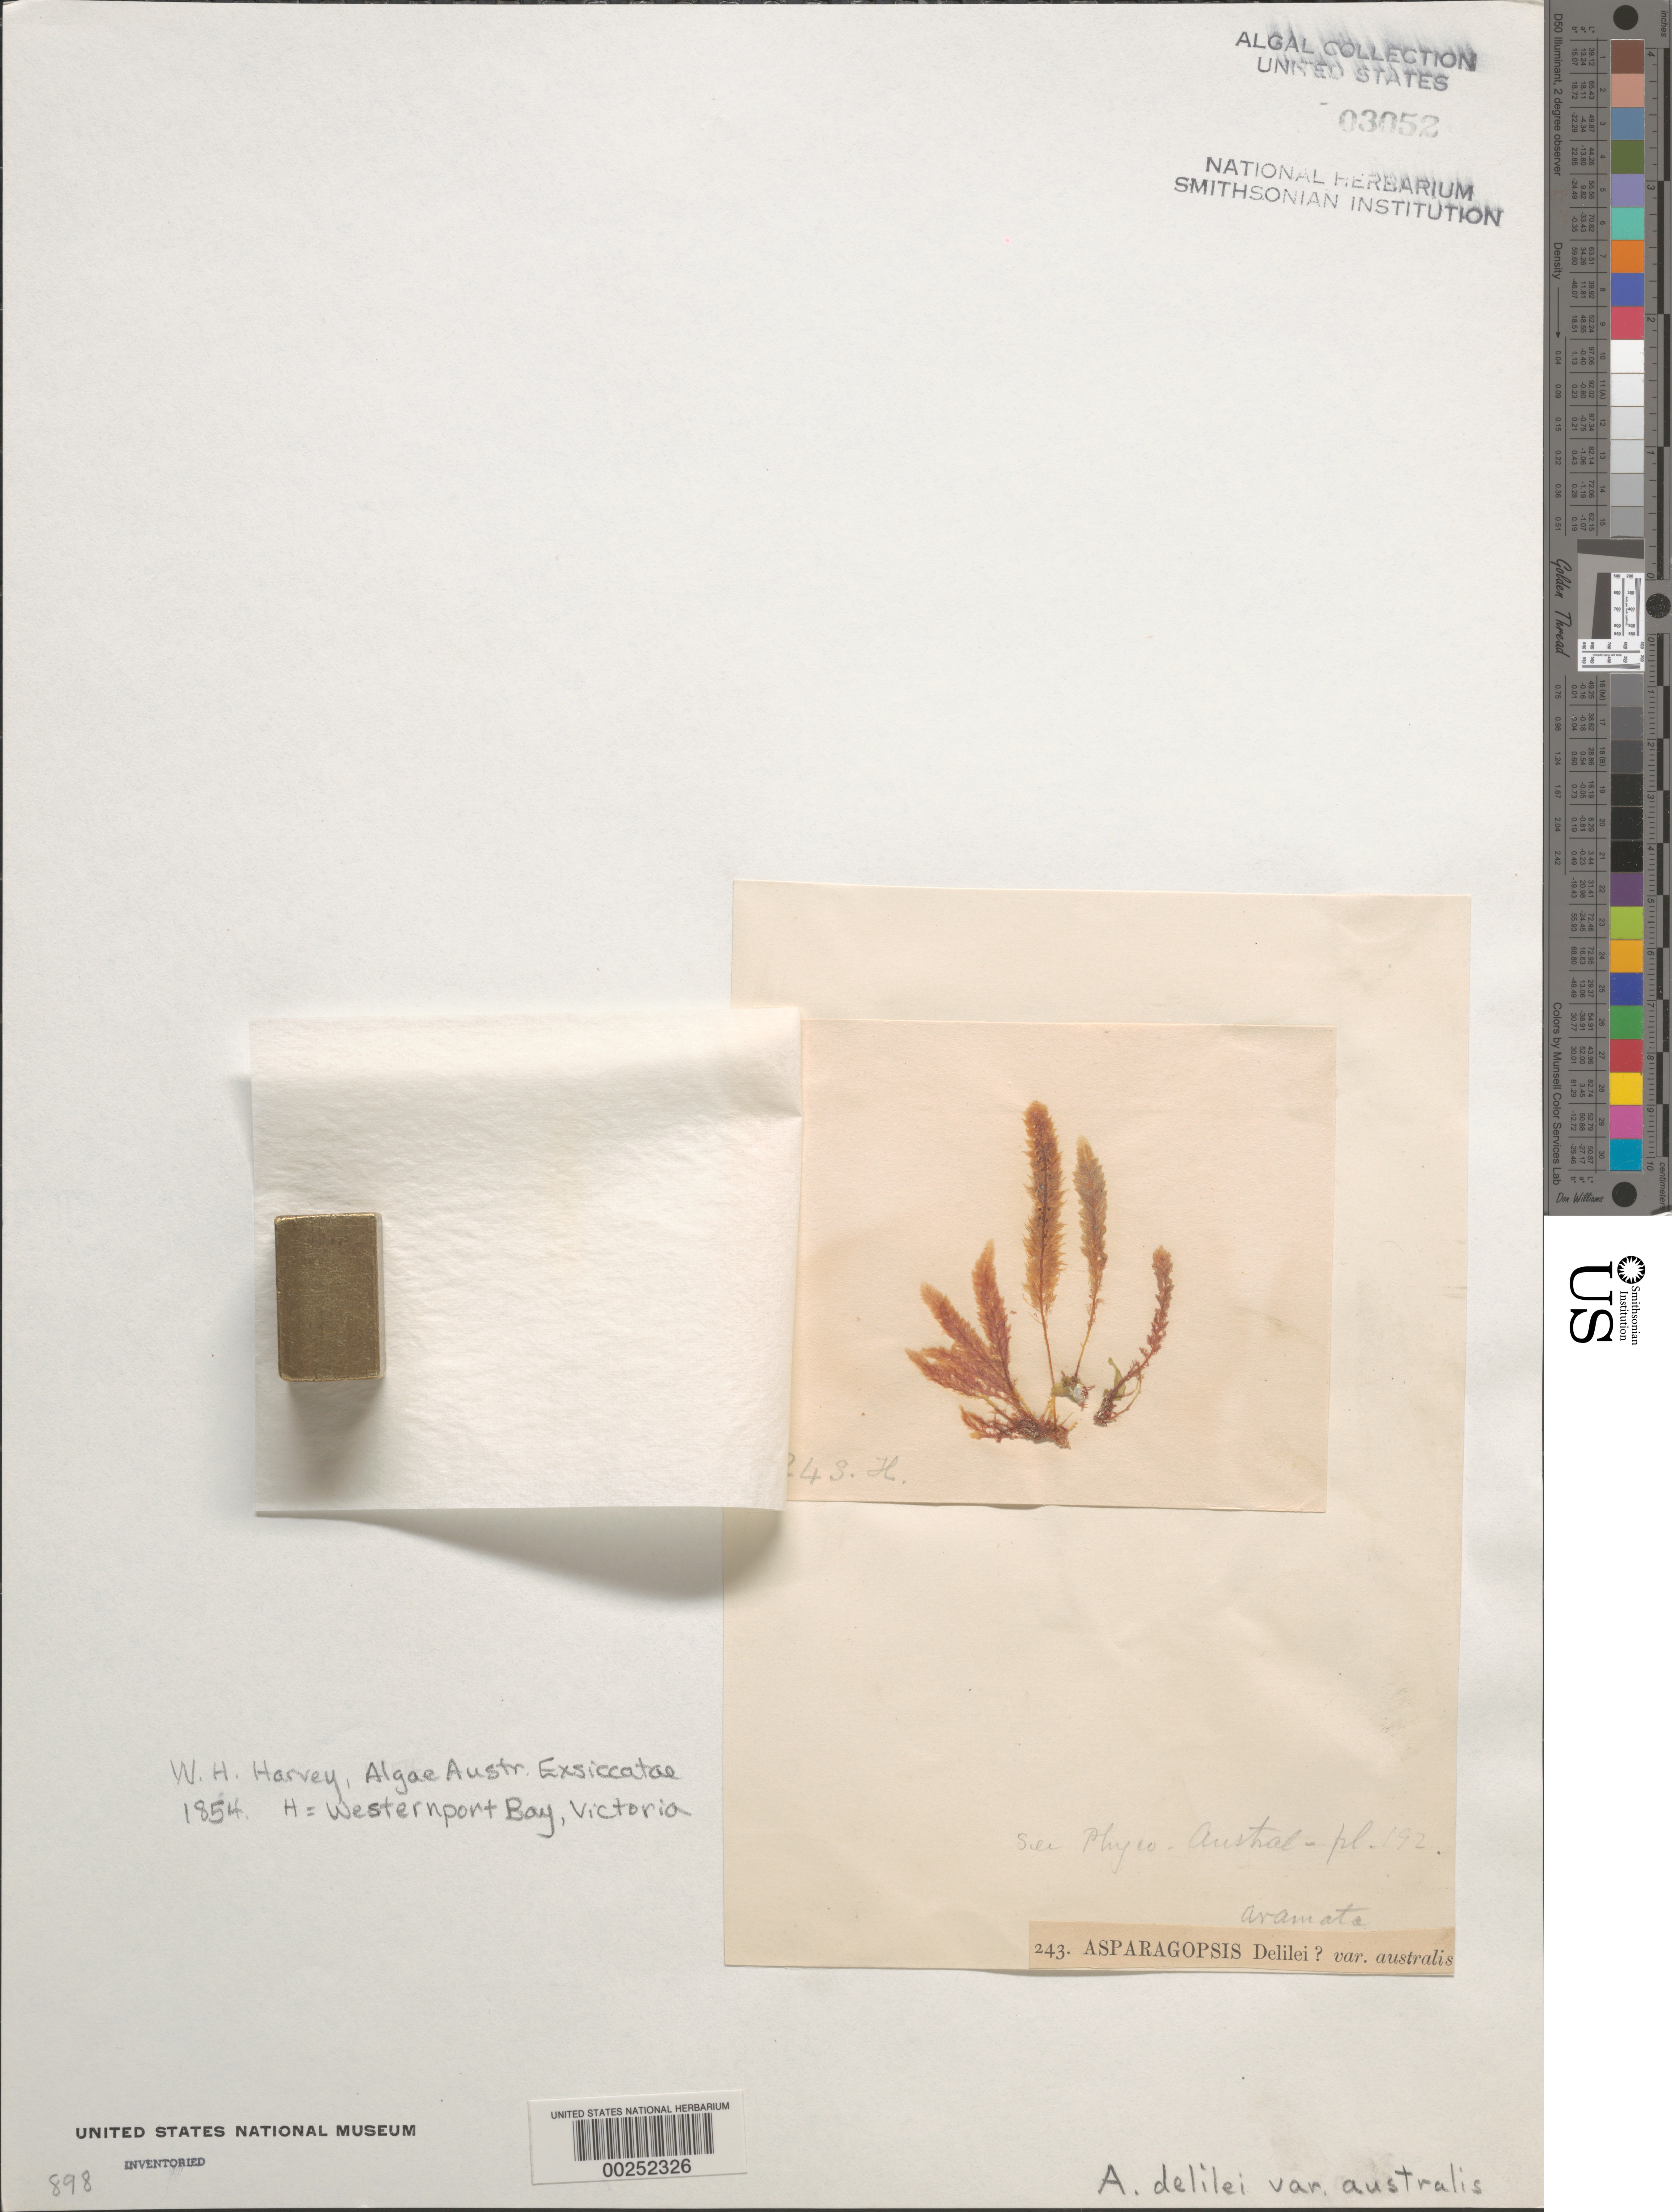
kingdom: Plantae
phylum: Rhodophyta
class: Florideophyceae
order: Bonnemaisoniales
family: Bonnemaisoniaceae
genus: Asparagopsis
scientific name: Asparagopsis delilei var. australis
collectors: W. Harvey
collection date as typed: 1854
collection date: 1854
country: Australia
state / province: Victoria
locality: Westernport Bay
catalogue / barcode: US 3052